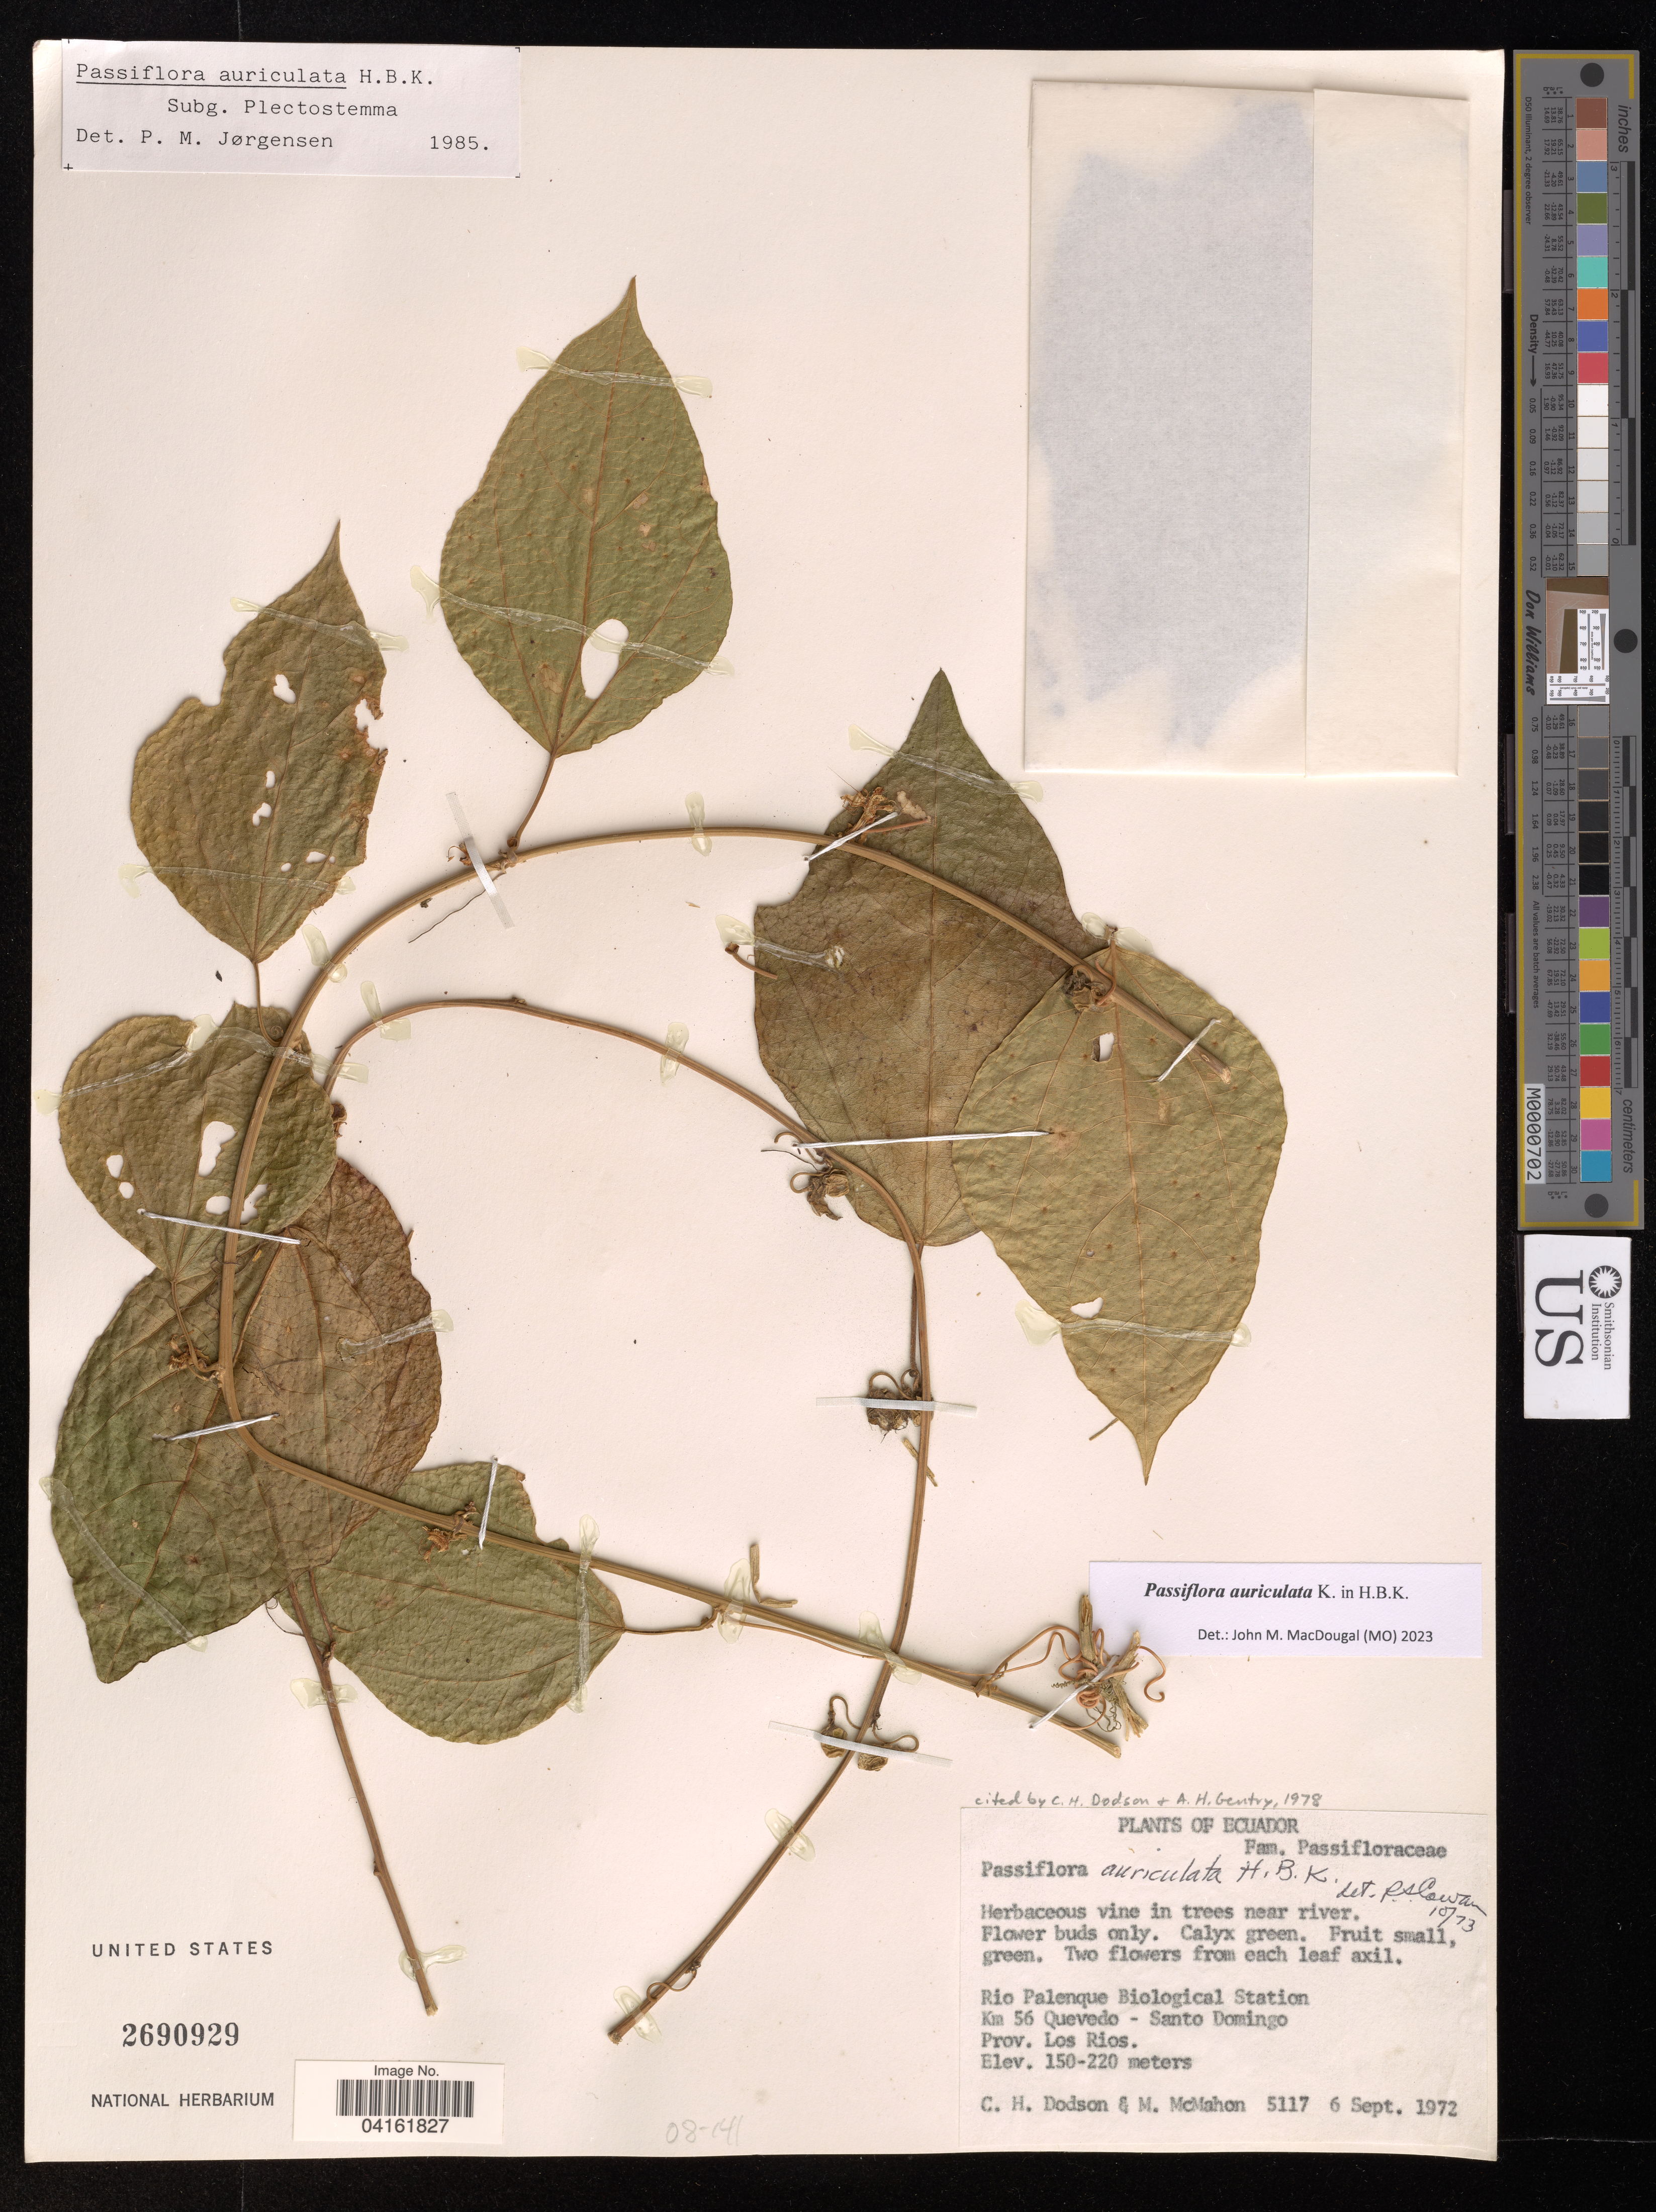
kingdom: Plantae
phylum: Tracheophyta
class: Magnoliopsida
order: Malpighiales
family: Passifloraceae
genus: Passiflora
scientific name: Passiflora auriculata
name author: Kunth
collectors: C. H. Dodson & M. McMahon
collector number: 5117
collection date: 1972-09-06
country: Ecuador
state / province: Los Ríos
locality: Rio Palenque Biological Station. Km 56 Quevedo - Santo Domingo.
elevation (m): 150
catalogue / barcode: US 2690929